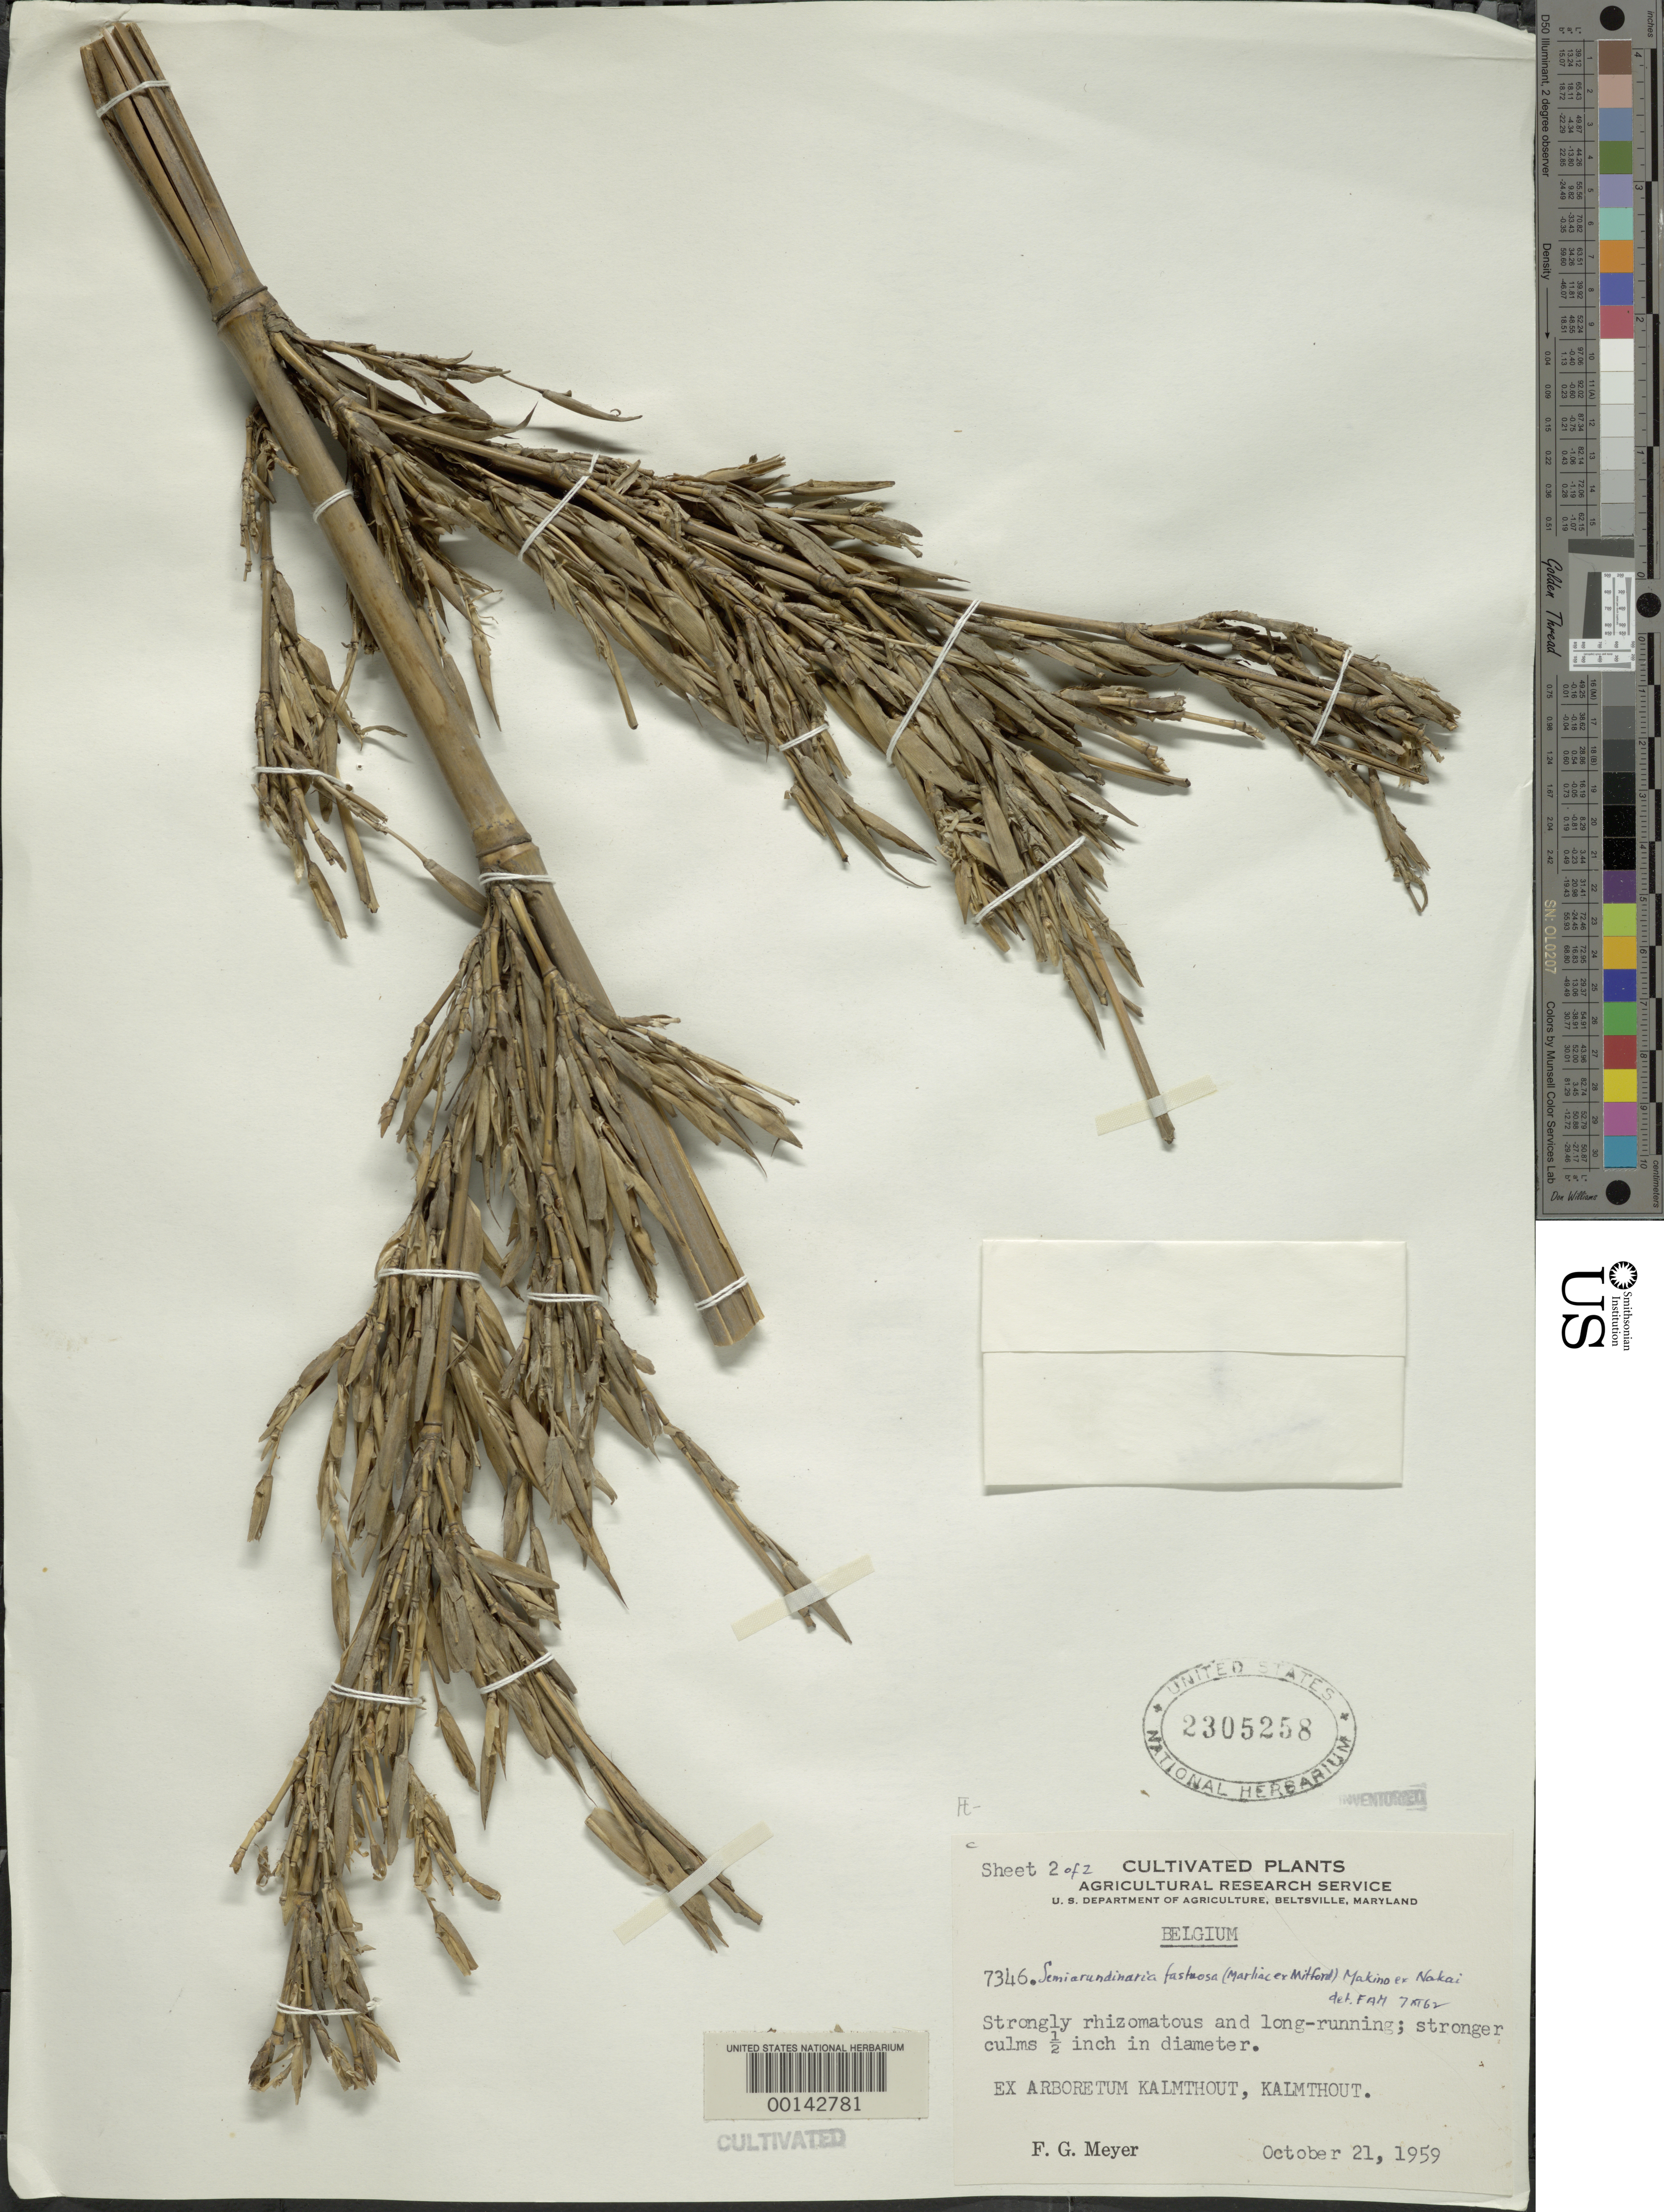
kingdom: Plantae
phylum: Tracheophyta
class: Liliopsida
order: Poales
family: Poaceae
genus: Semiarundinaria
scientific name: Semiarundinaria fastuosa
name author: Makino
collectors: F. G. Meyer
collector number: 7346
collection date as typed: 21 Oct 1959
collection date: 1959-10-21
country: Belgium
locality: Kalmthout, Kalmthout Arboretum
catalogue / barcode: US 2305258